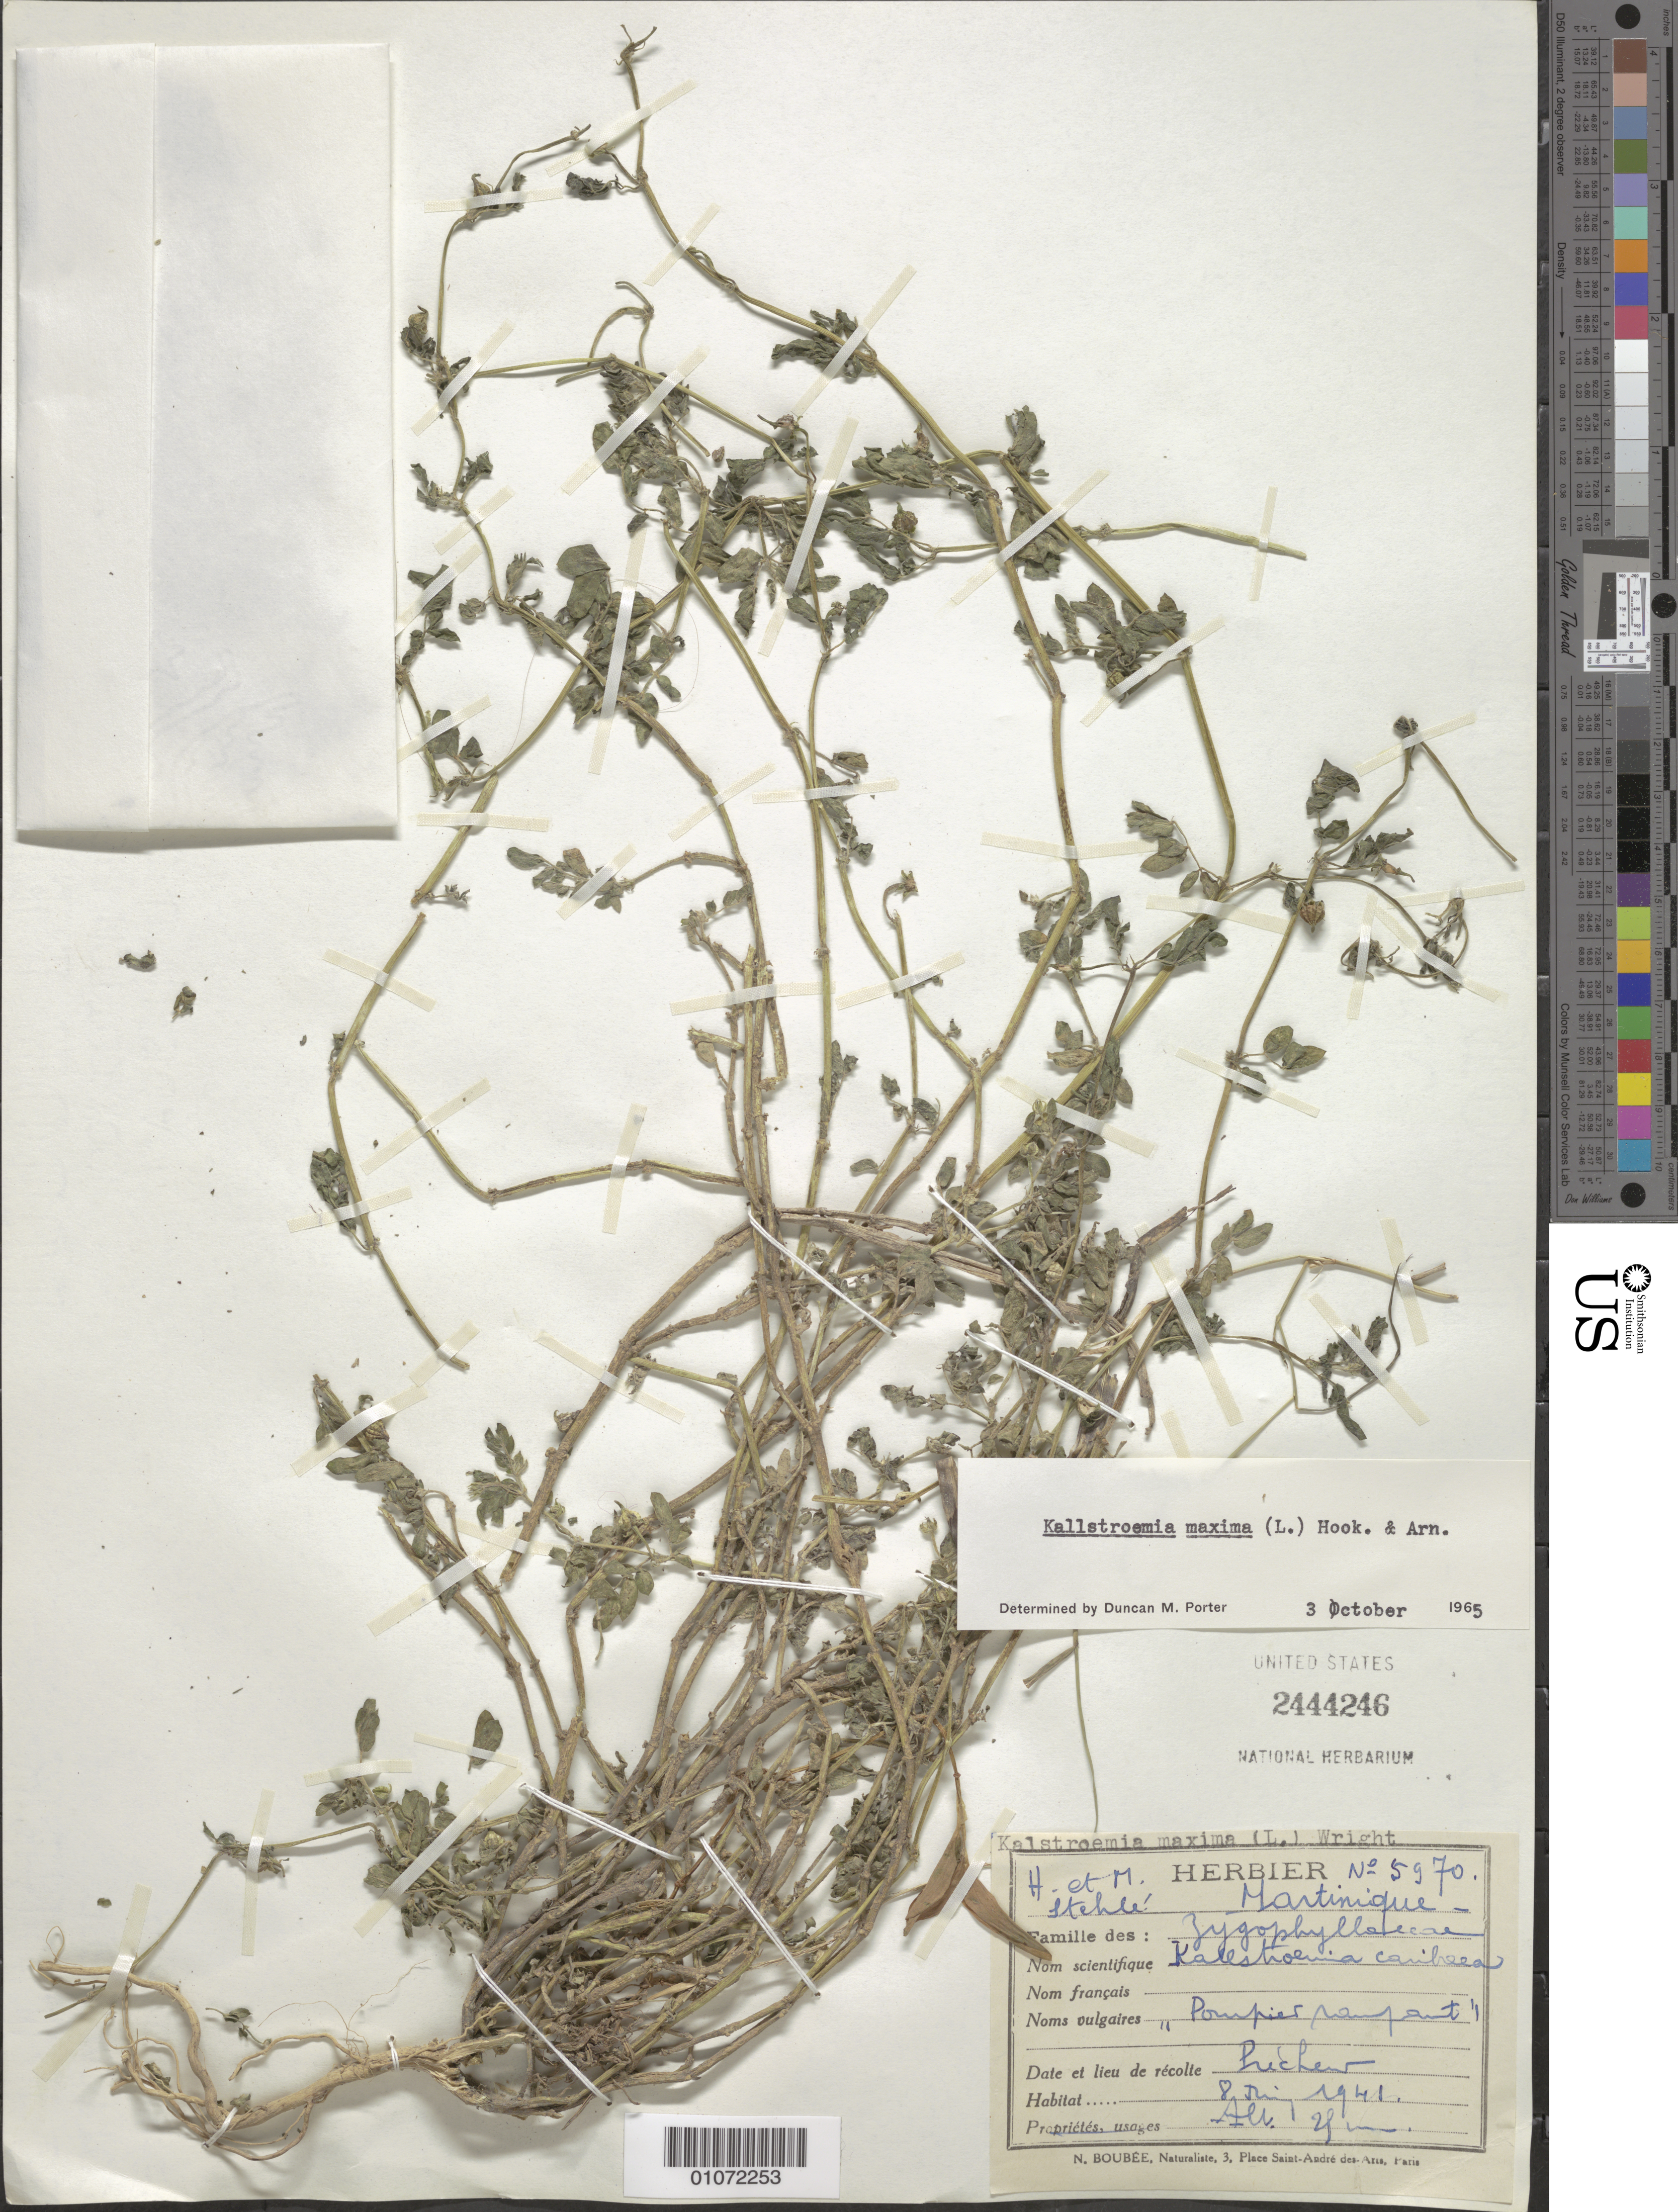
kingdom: Plantae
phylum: Tracheophyta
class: Magnoliopsida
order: Zygophyllales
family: Zygophyllaceae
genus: Kallstroemia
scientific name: Kallstroemia maxima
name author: (L.) Hook. & Arn.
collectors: H. Stehlé & M. Stehlé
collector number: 5970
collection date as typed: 08 Jul 1941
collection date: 1941-07-08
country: Martinique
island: Martinique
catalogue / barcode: US 2444246